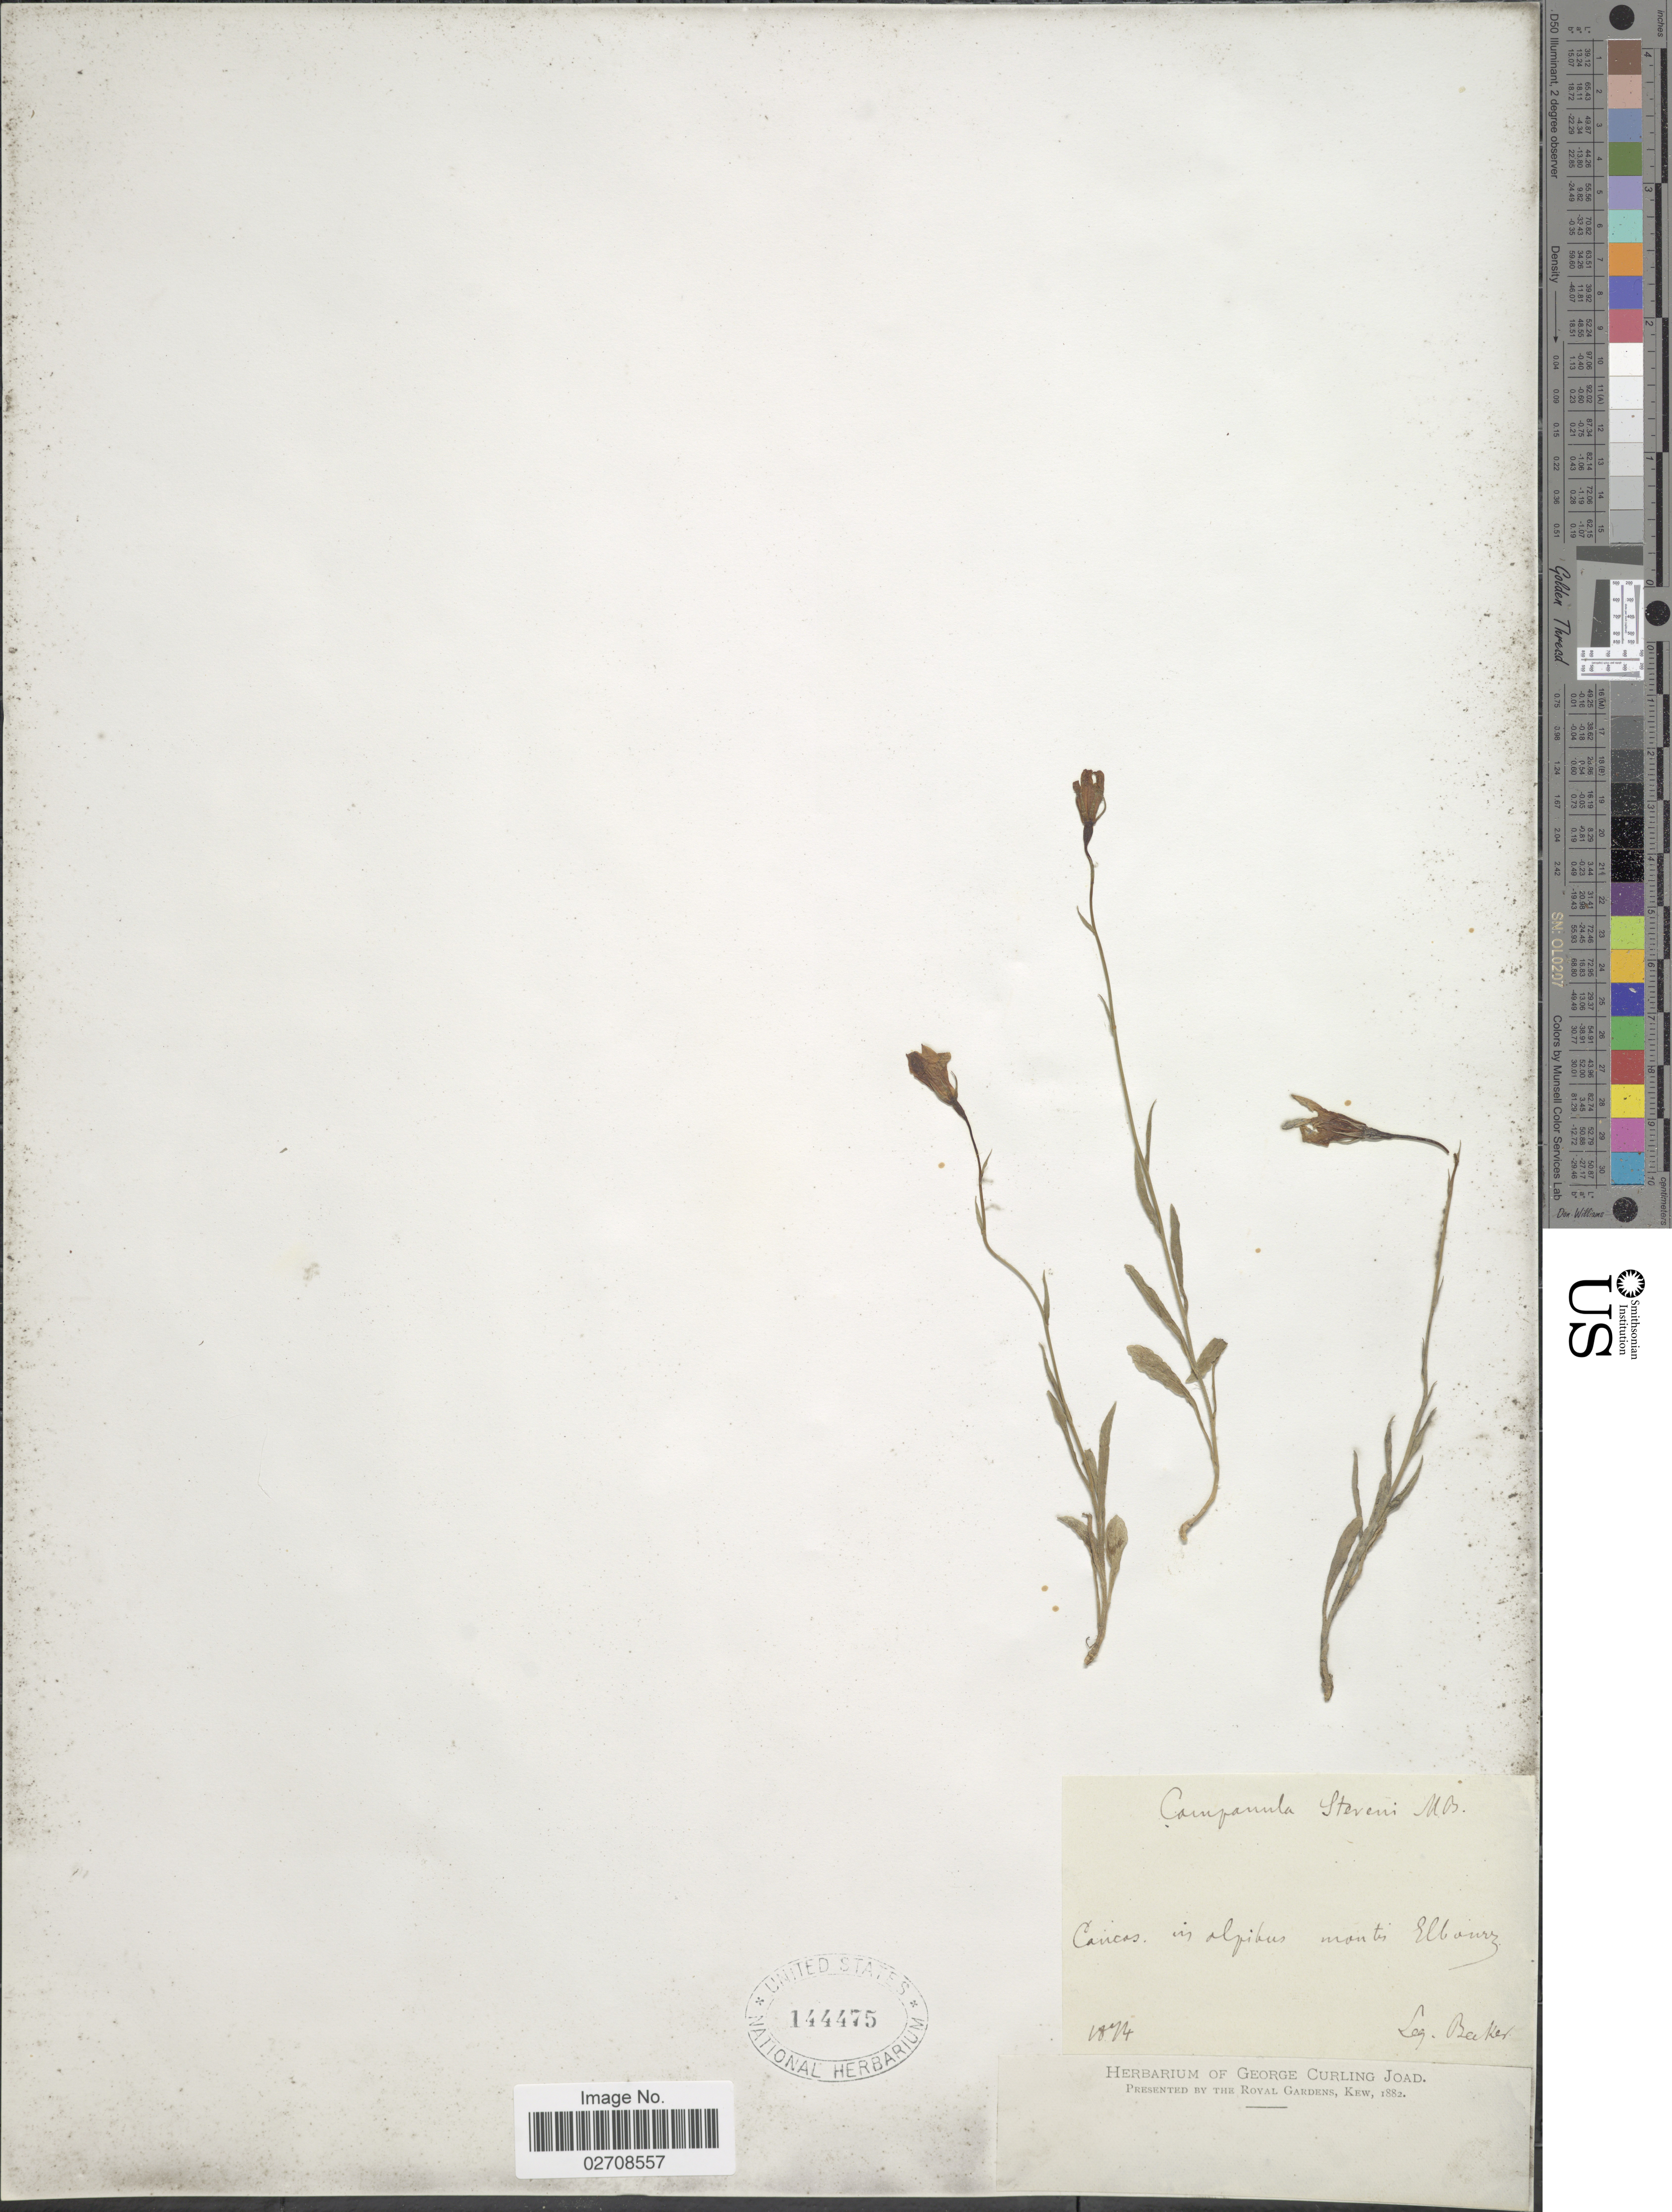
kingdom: Plantae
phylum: Tracheophyta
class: Magnoliopsida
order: Asterales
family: Campanulaceae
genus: Campanula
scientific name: Campanula stevenii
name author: M. Bieb.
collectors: -- Baker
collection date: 1874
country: Iran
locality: Caucas, in alpibus montis Elbourz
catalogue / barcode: US 144475